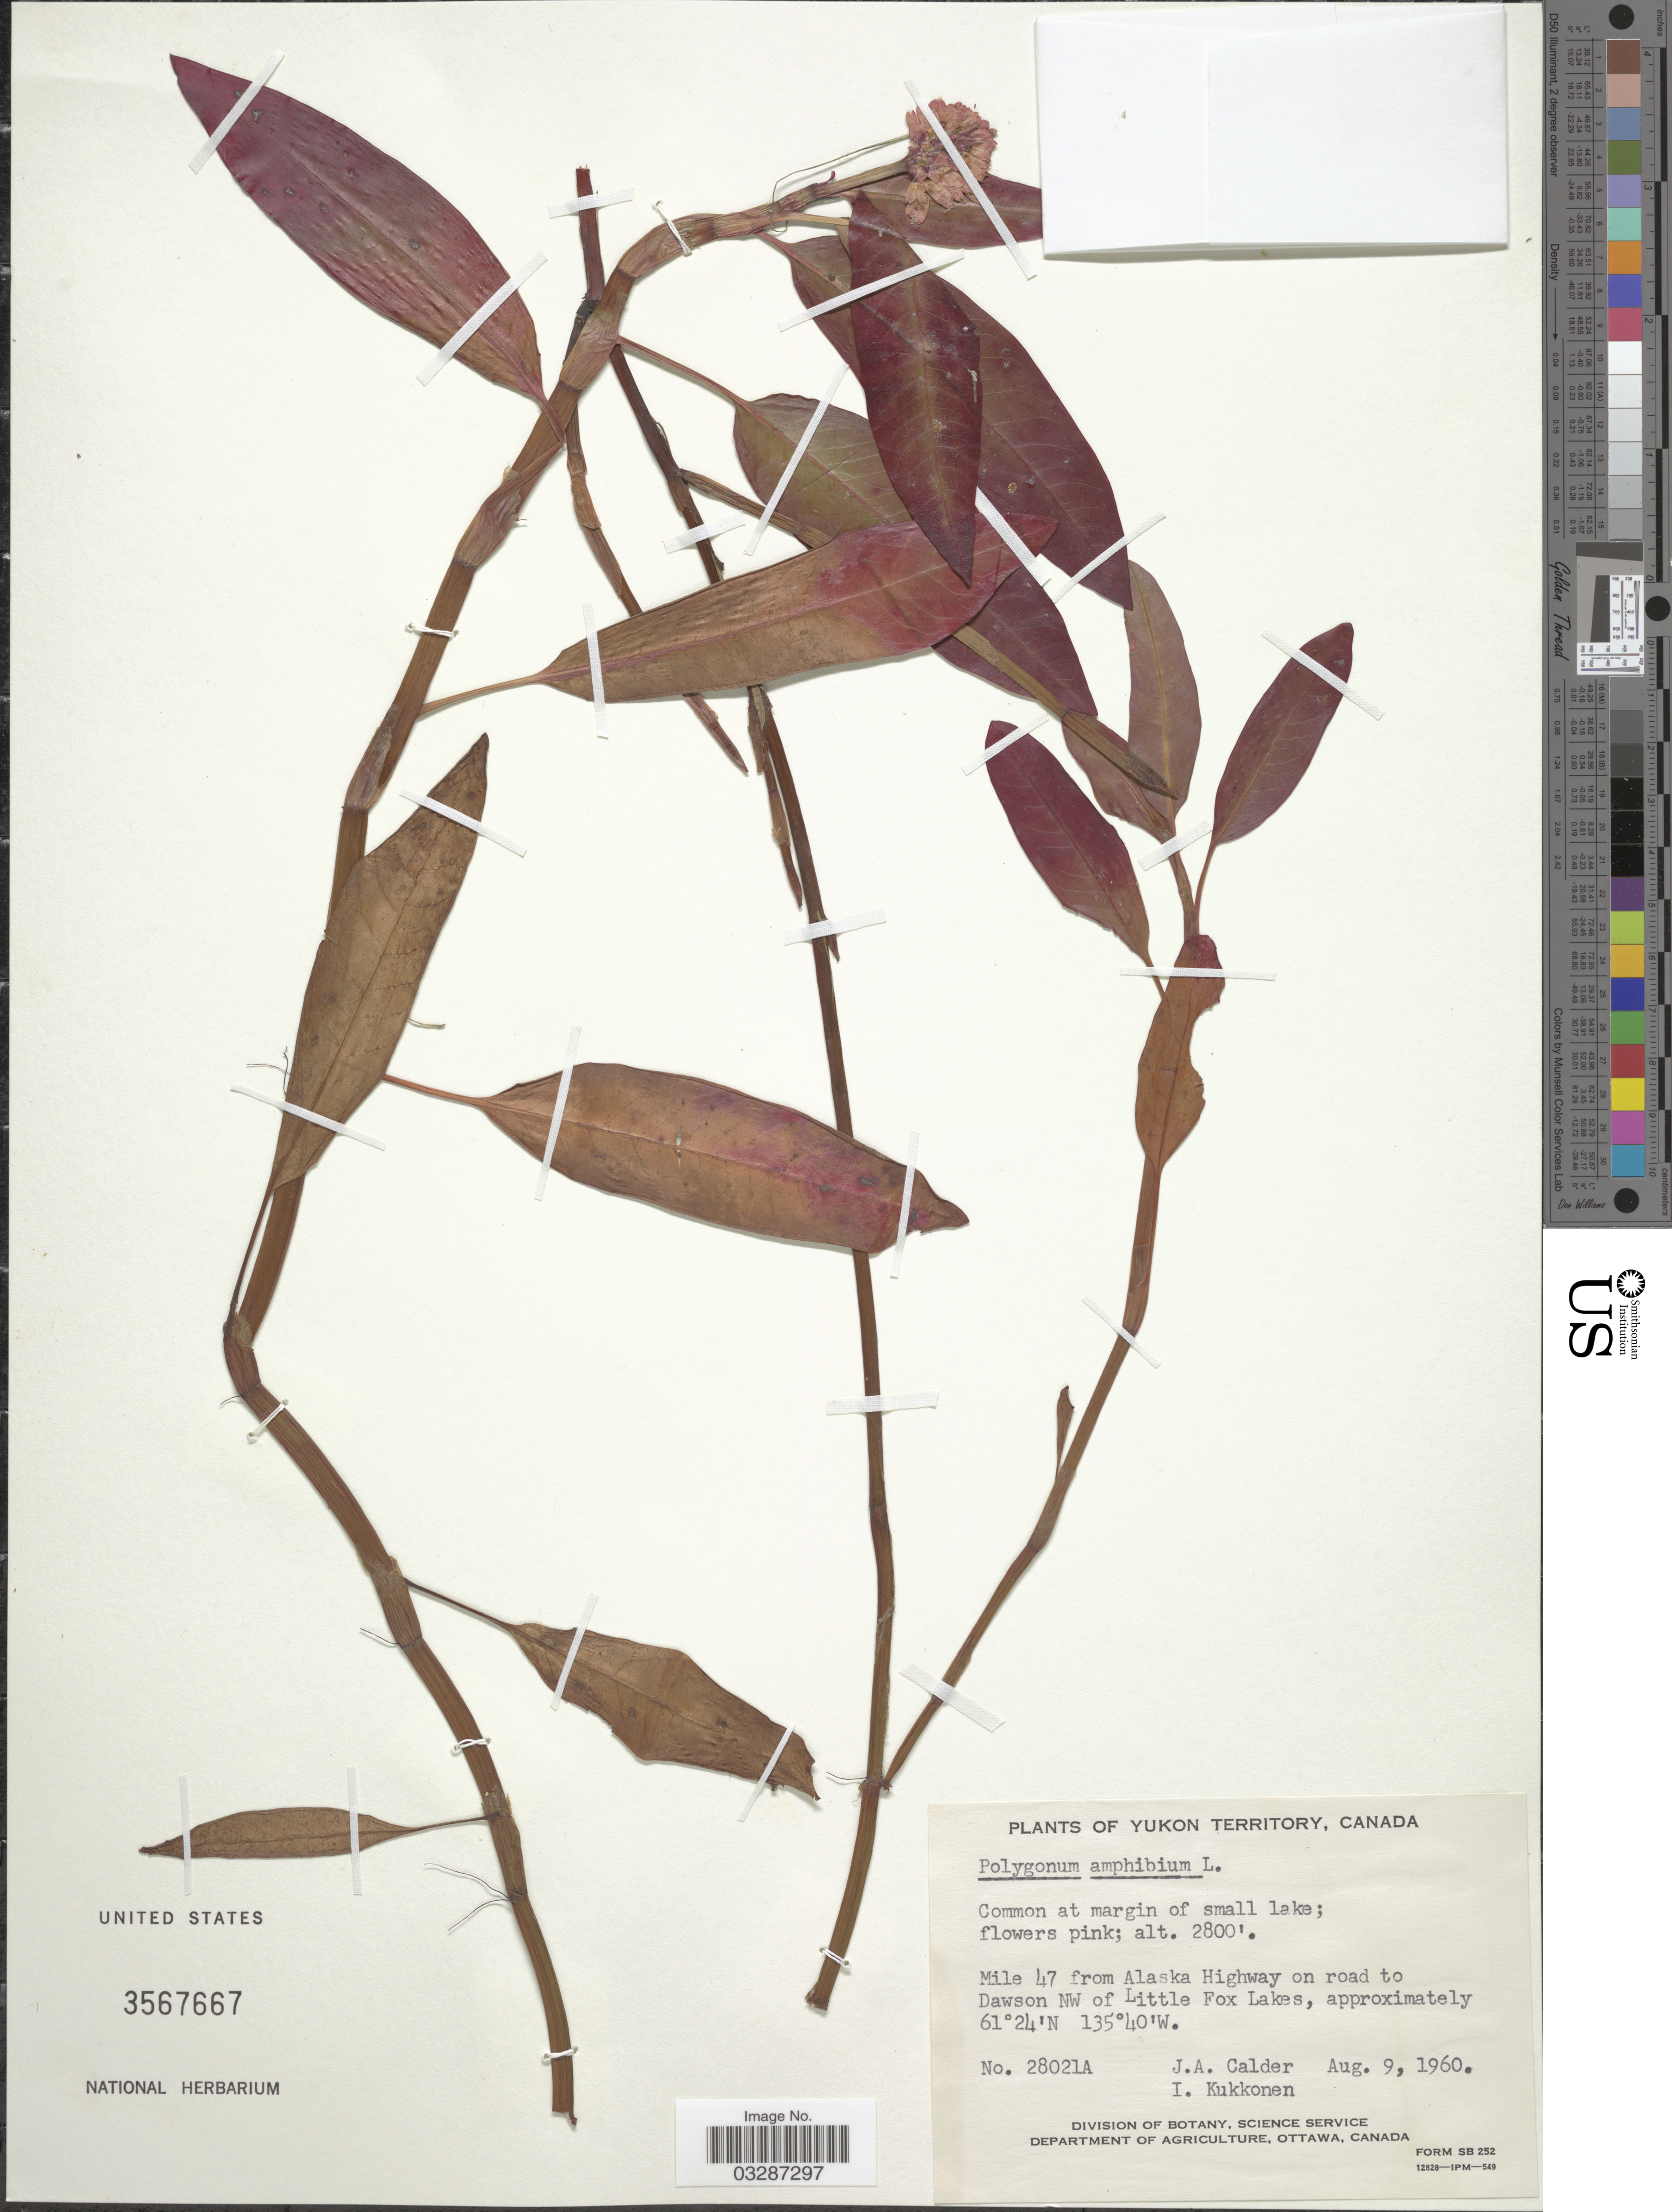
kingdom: Plantae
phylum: Tracheophyta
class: Magnoliopsida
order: Caryophyllales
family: Polygonaceae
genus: Persicaria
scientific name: Persicaria amphibia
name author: (L.) Delarbre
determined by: Atha, D. E.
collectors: J. A. Calder & I. Kukkonen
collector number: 28021A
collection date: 1960-08-09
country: Canada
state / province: Yukon Territory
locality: Mile 47 from Alaska Highway on road to Dawson NW of Little Fox Lakes.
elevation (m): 853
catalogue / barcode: US 3567667